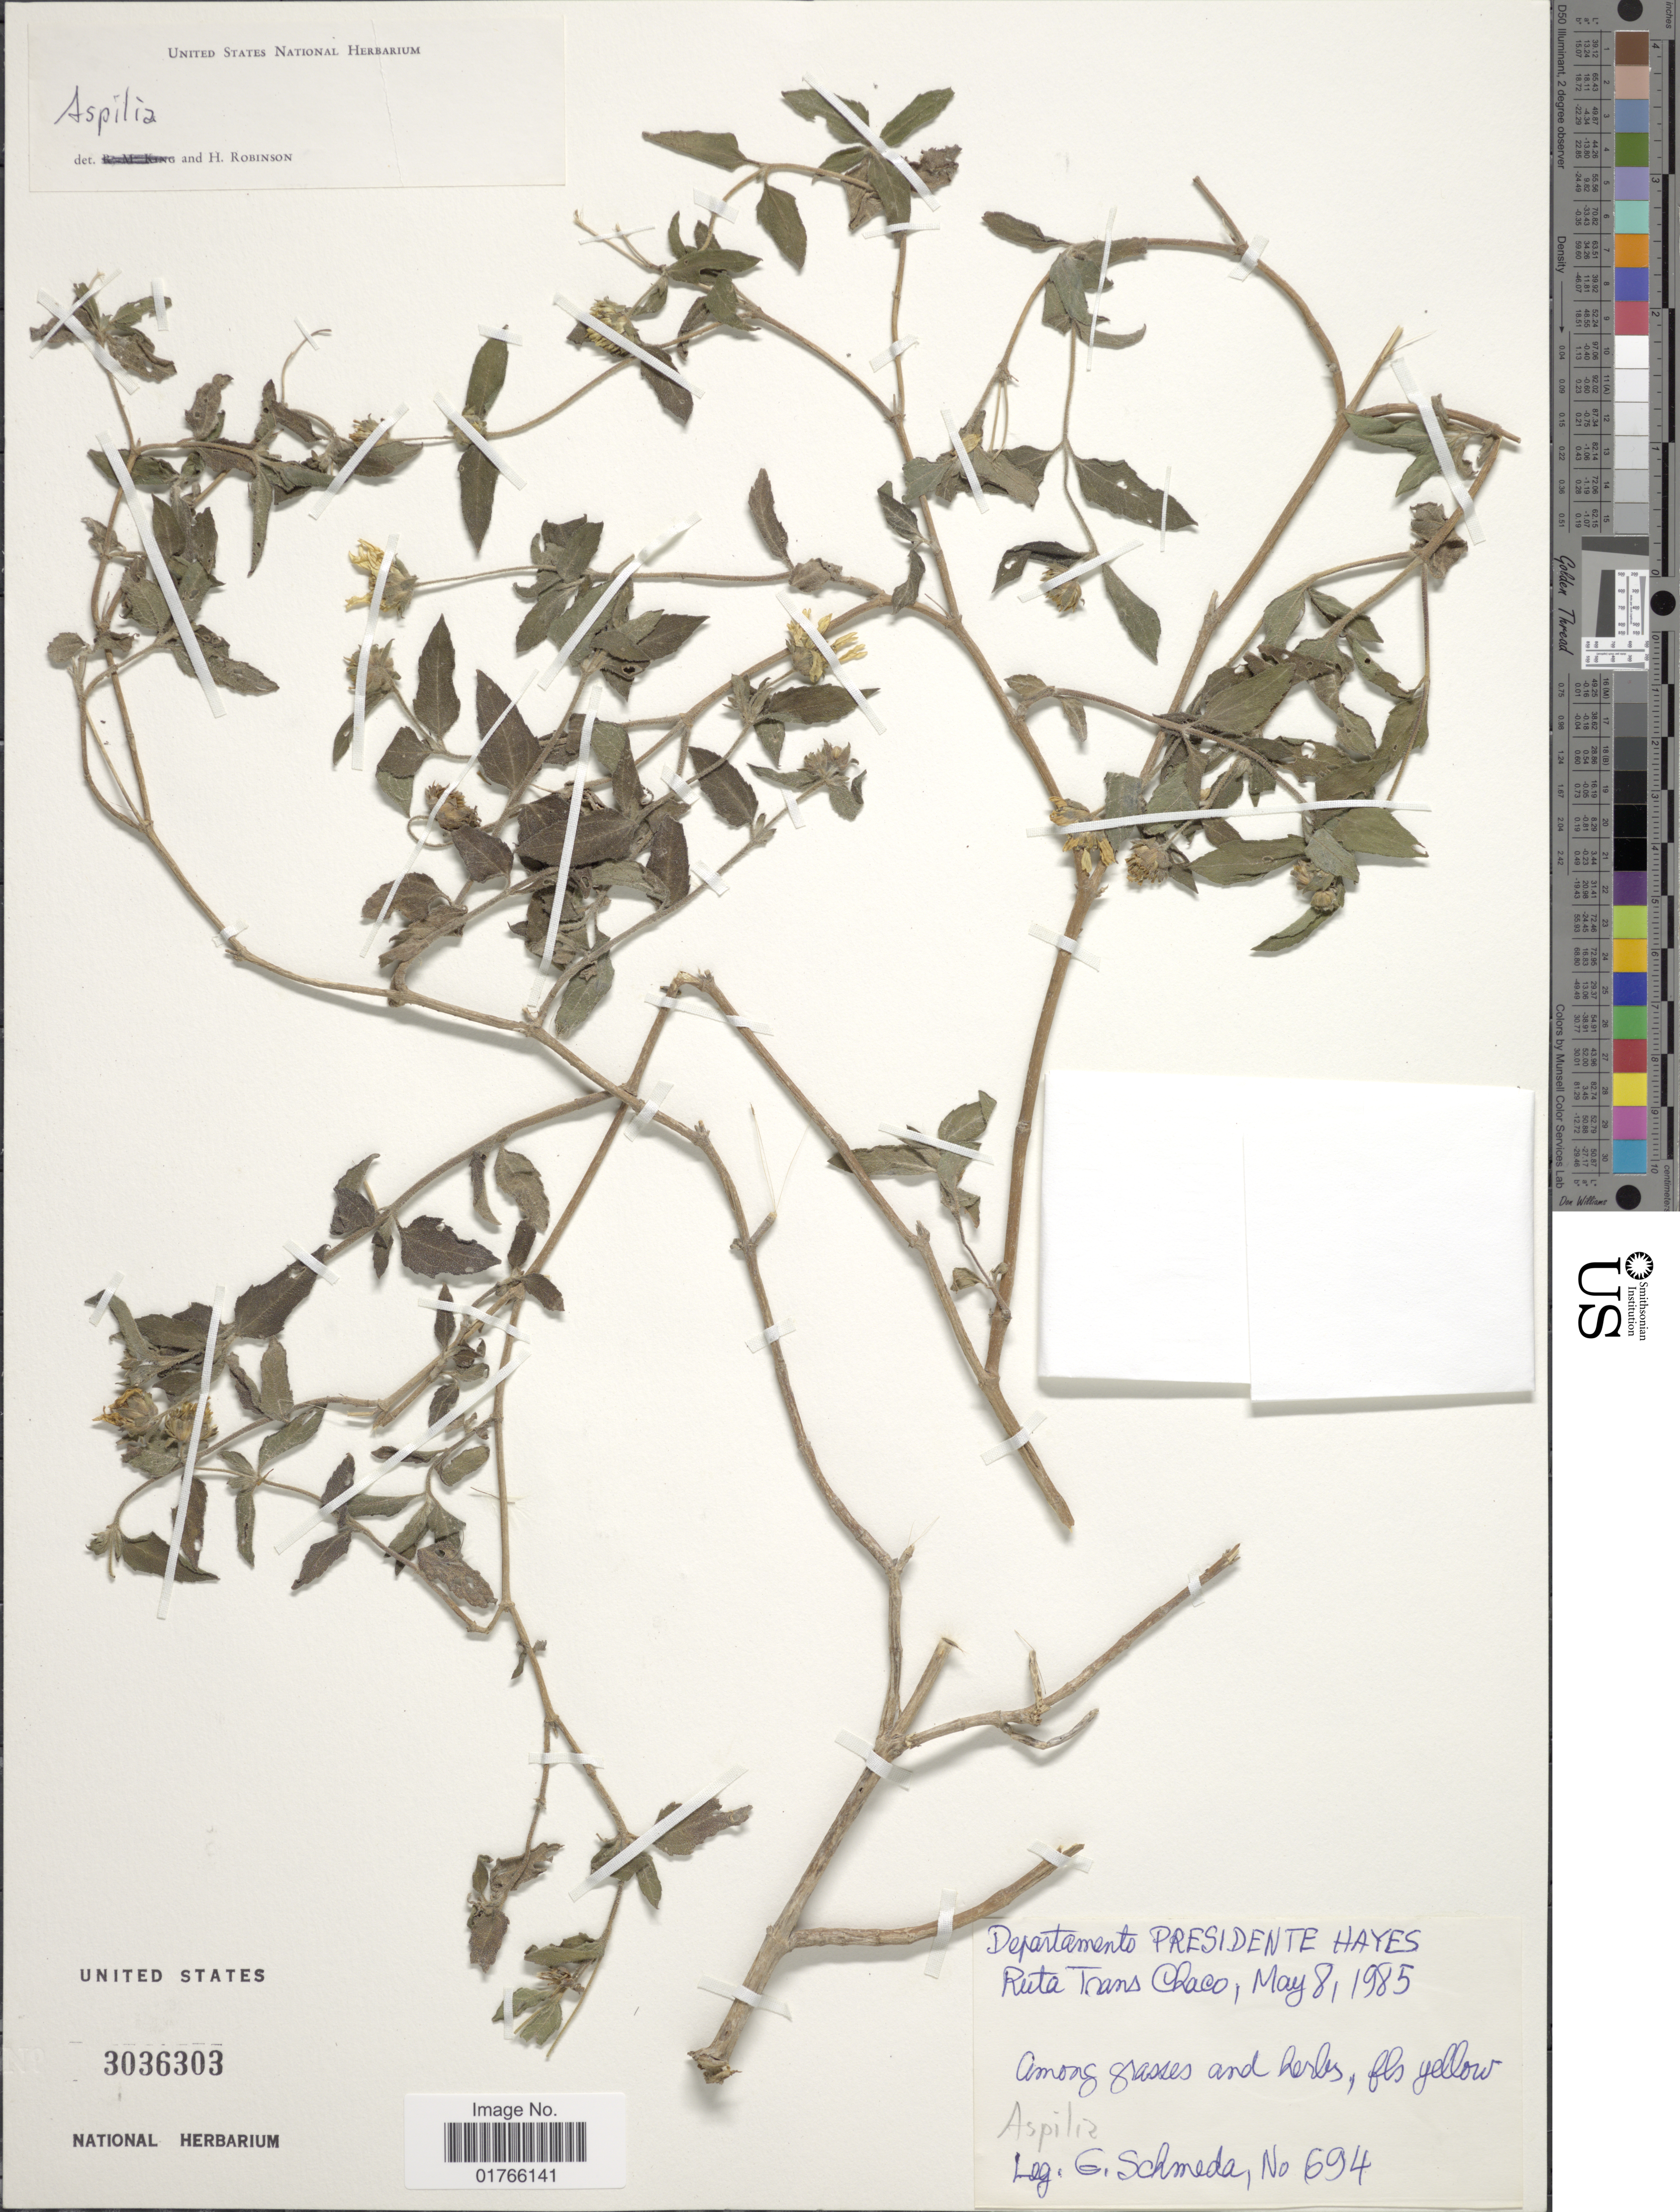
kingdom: Plantae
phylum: Tracheophyta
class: Magnoliopsida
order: Asterales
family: Asteraceae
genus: Aspilia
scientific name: Aspilia sp.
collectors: G. Schmeda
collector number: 694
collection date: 1985-05-08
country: Paraguay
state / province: Presidente Hayes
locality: Ruta Trans Chaco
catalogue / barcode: US 3036303